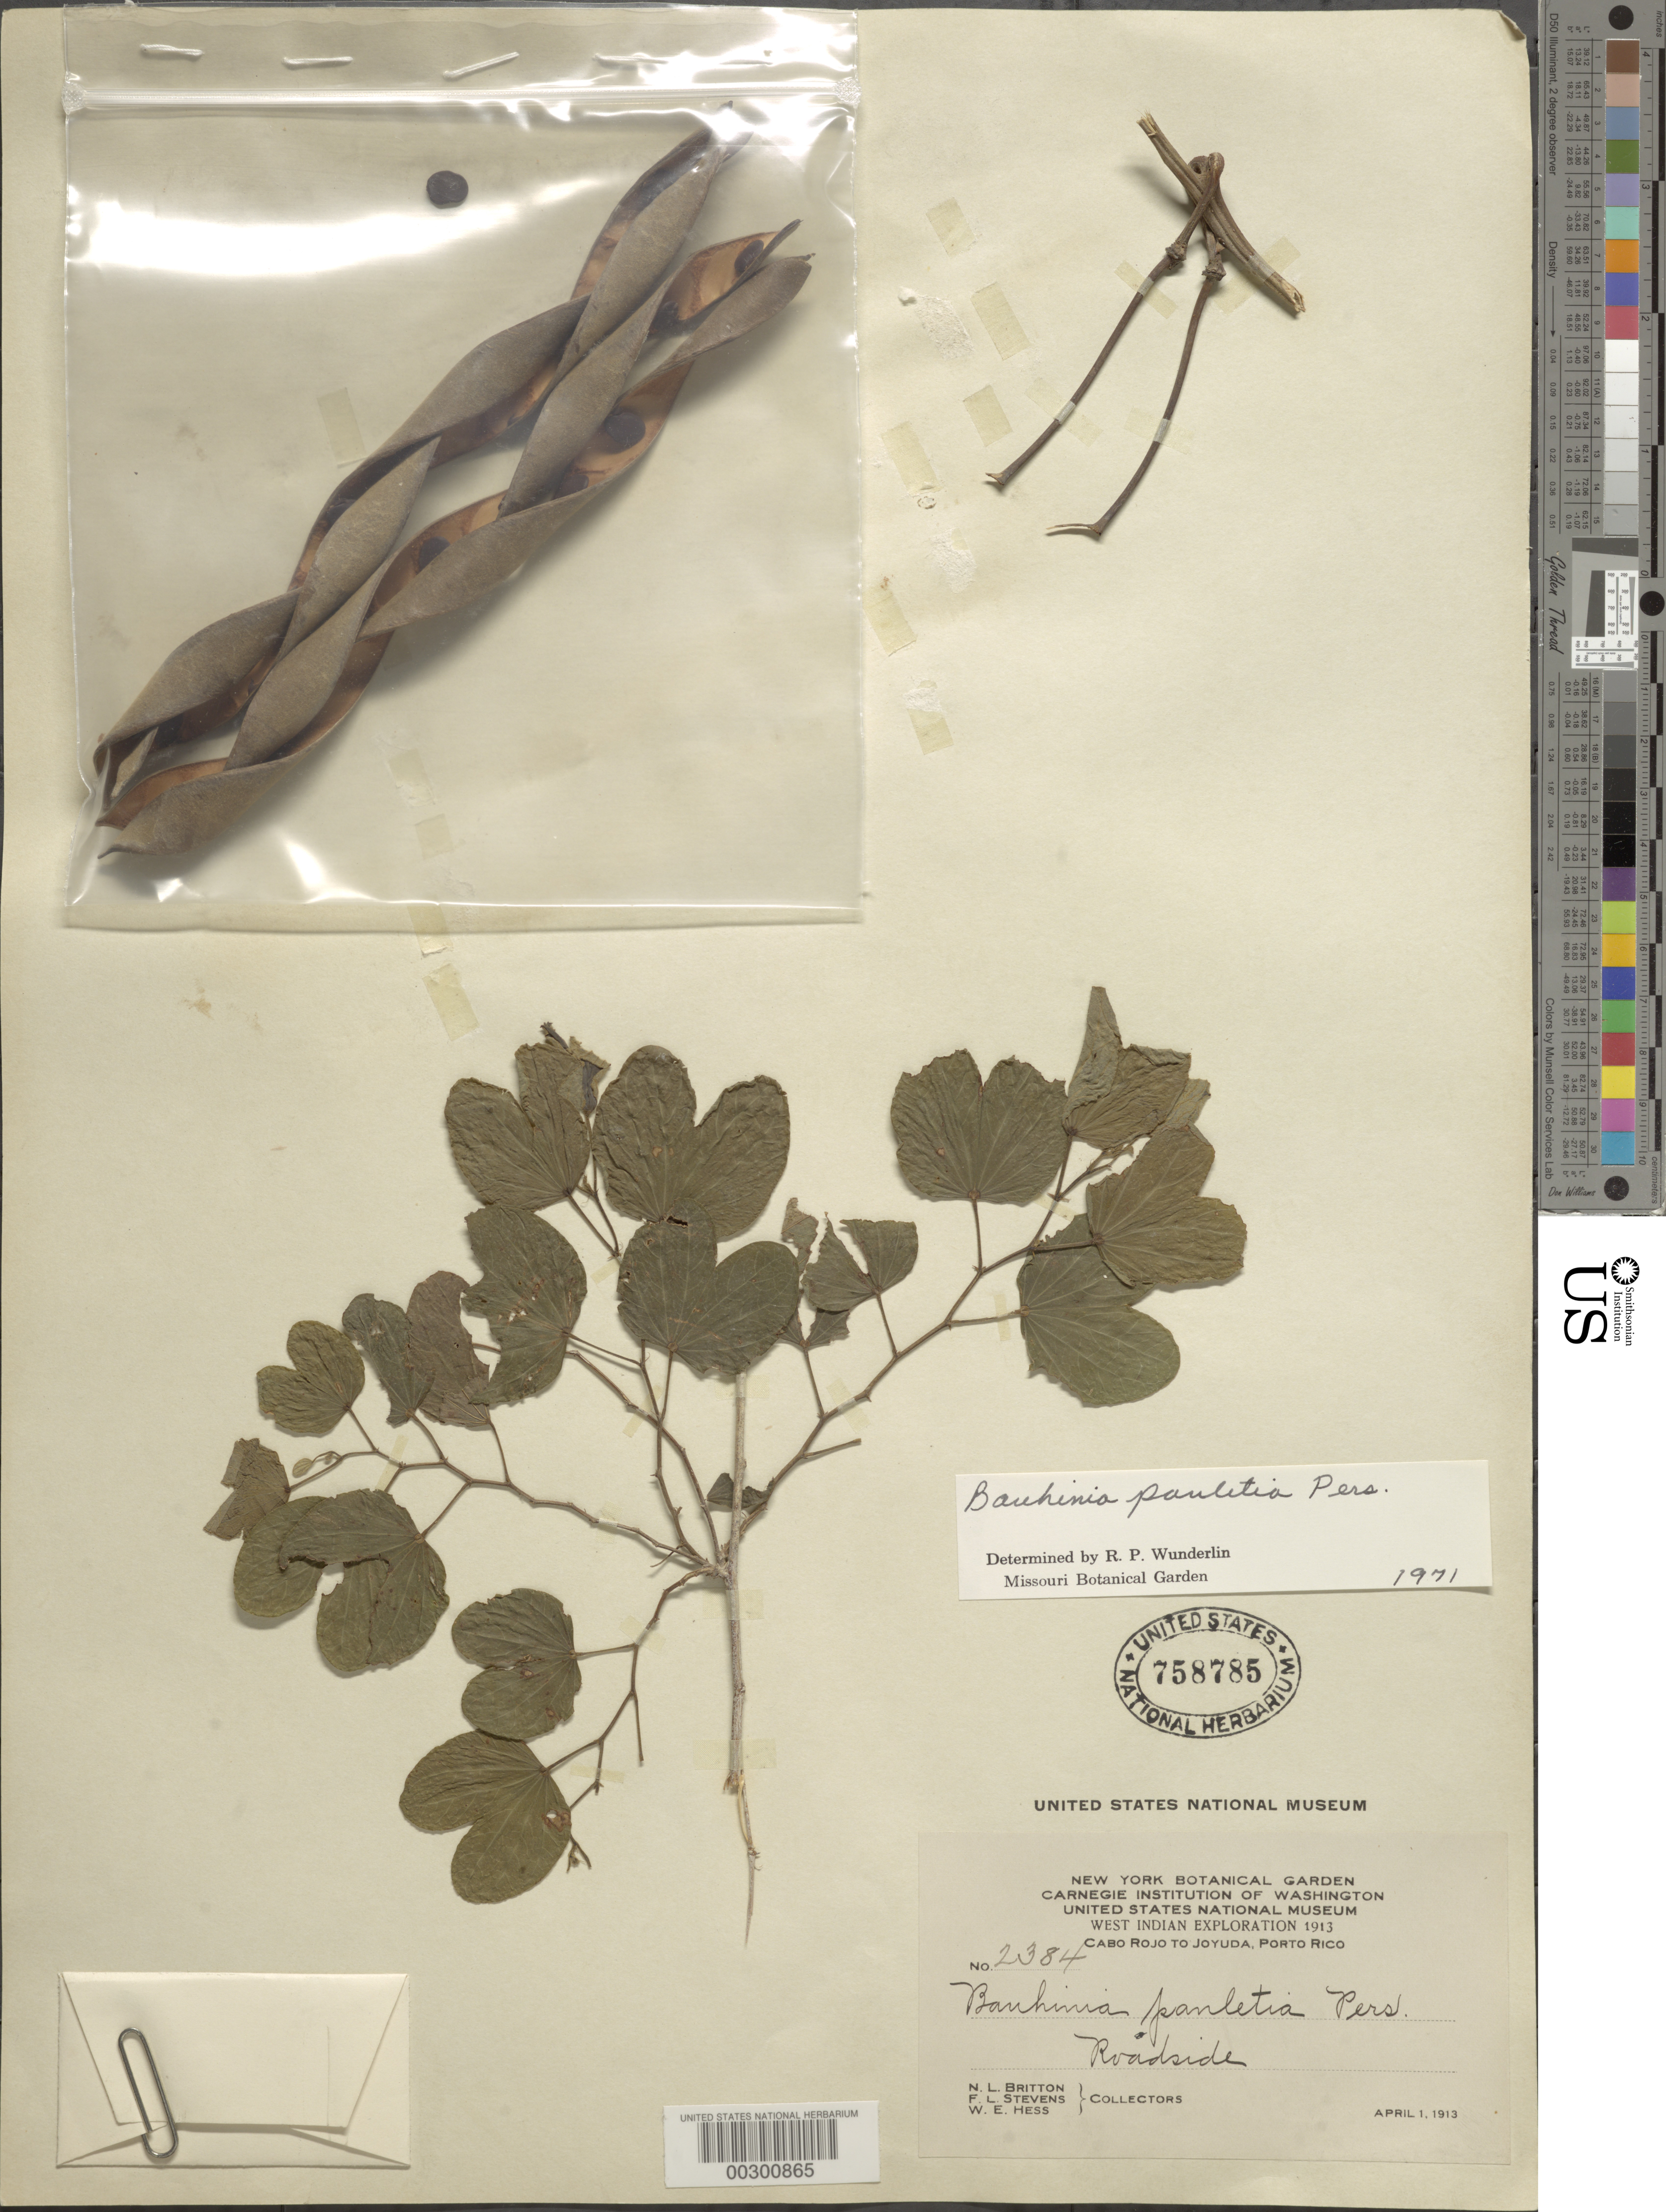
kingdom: Plantae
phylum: Tracheophyta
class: Magnoliopsida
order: Fabales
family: Fabaceae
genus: Bauhinia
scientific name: Bauhinia pauletia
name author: Pers.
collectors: N. Britton, F. L. Stevens & W. Hess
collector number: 2384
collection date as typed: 01 Apr 1913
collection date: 1913-04-01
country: Puerto Rico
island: Greater Antilles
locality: Cabo rojo to joyuda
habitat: Roadside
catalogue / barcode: US 758785